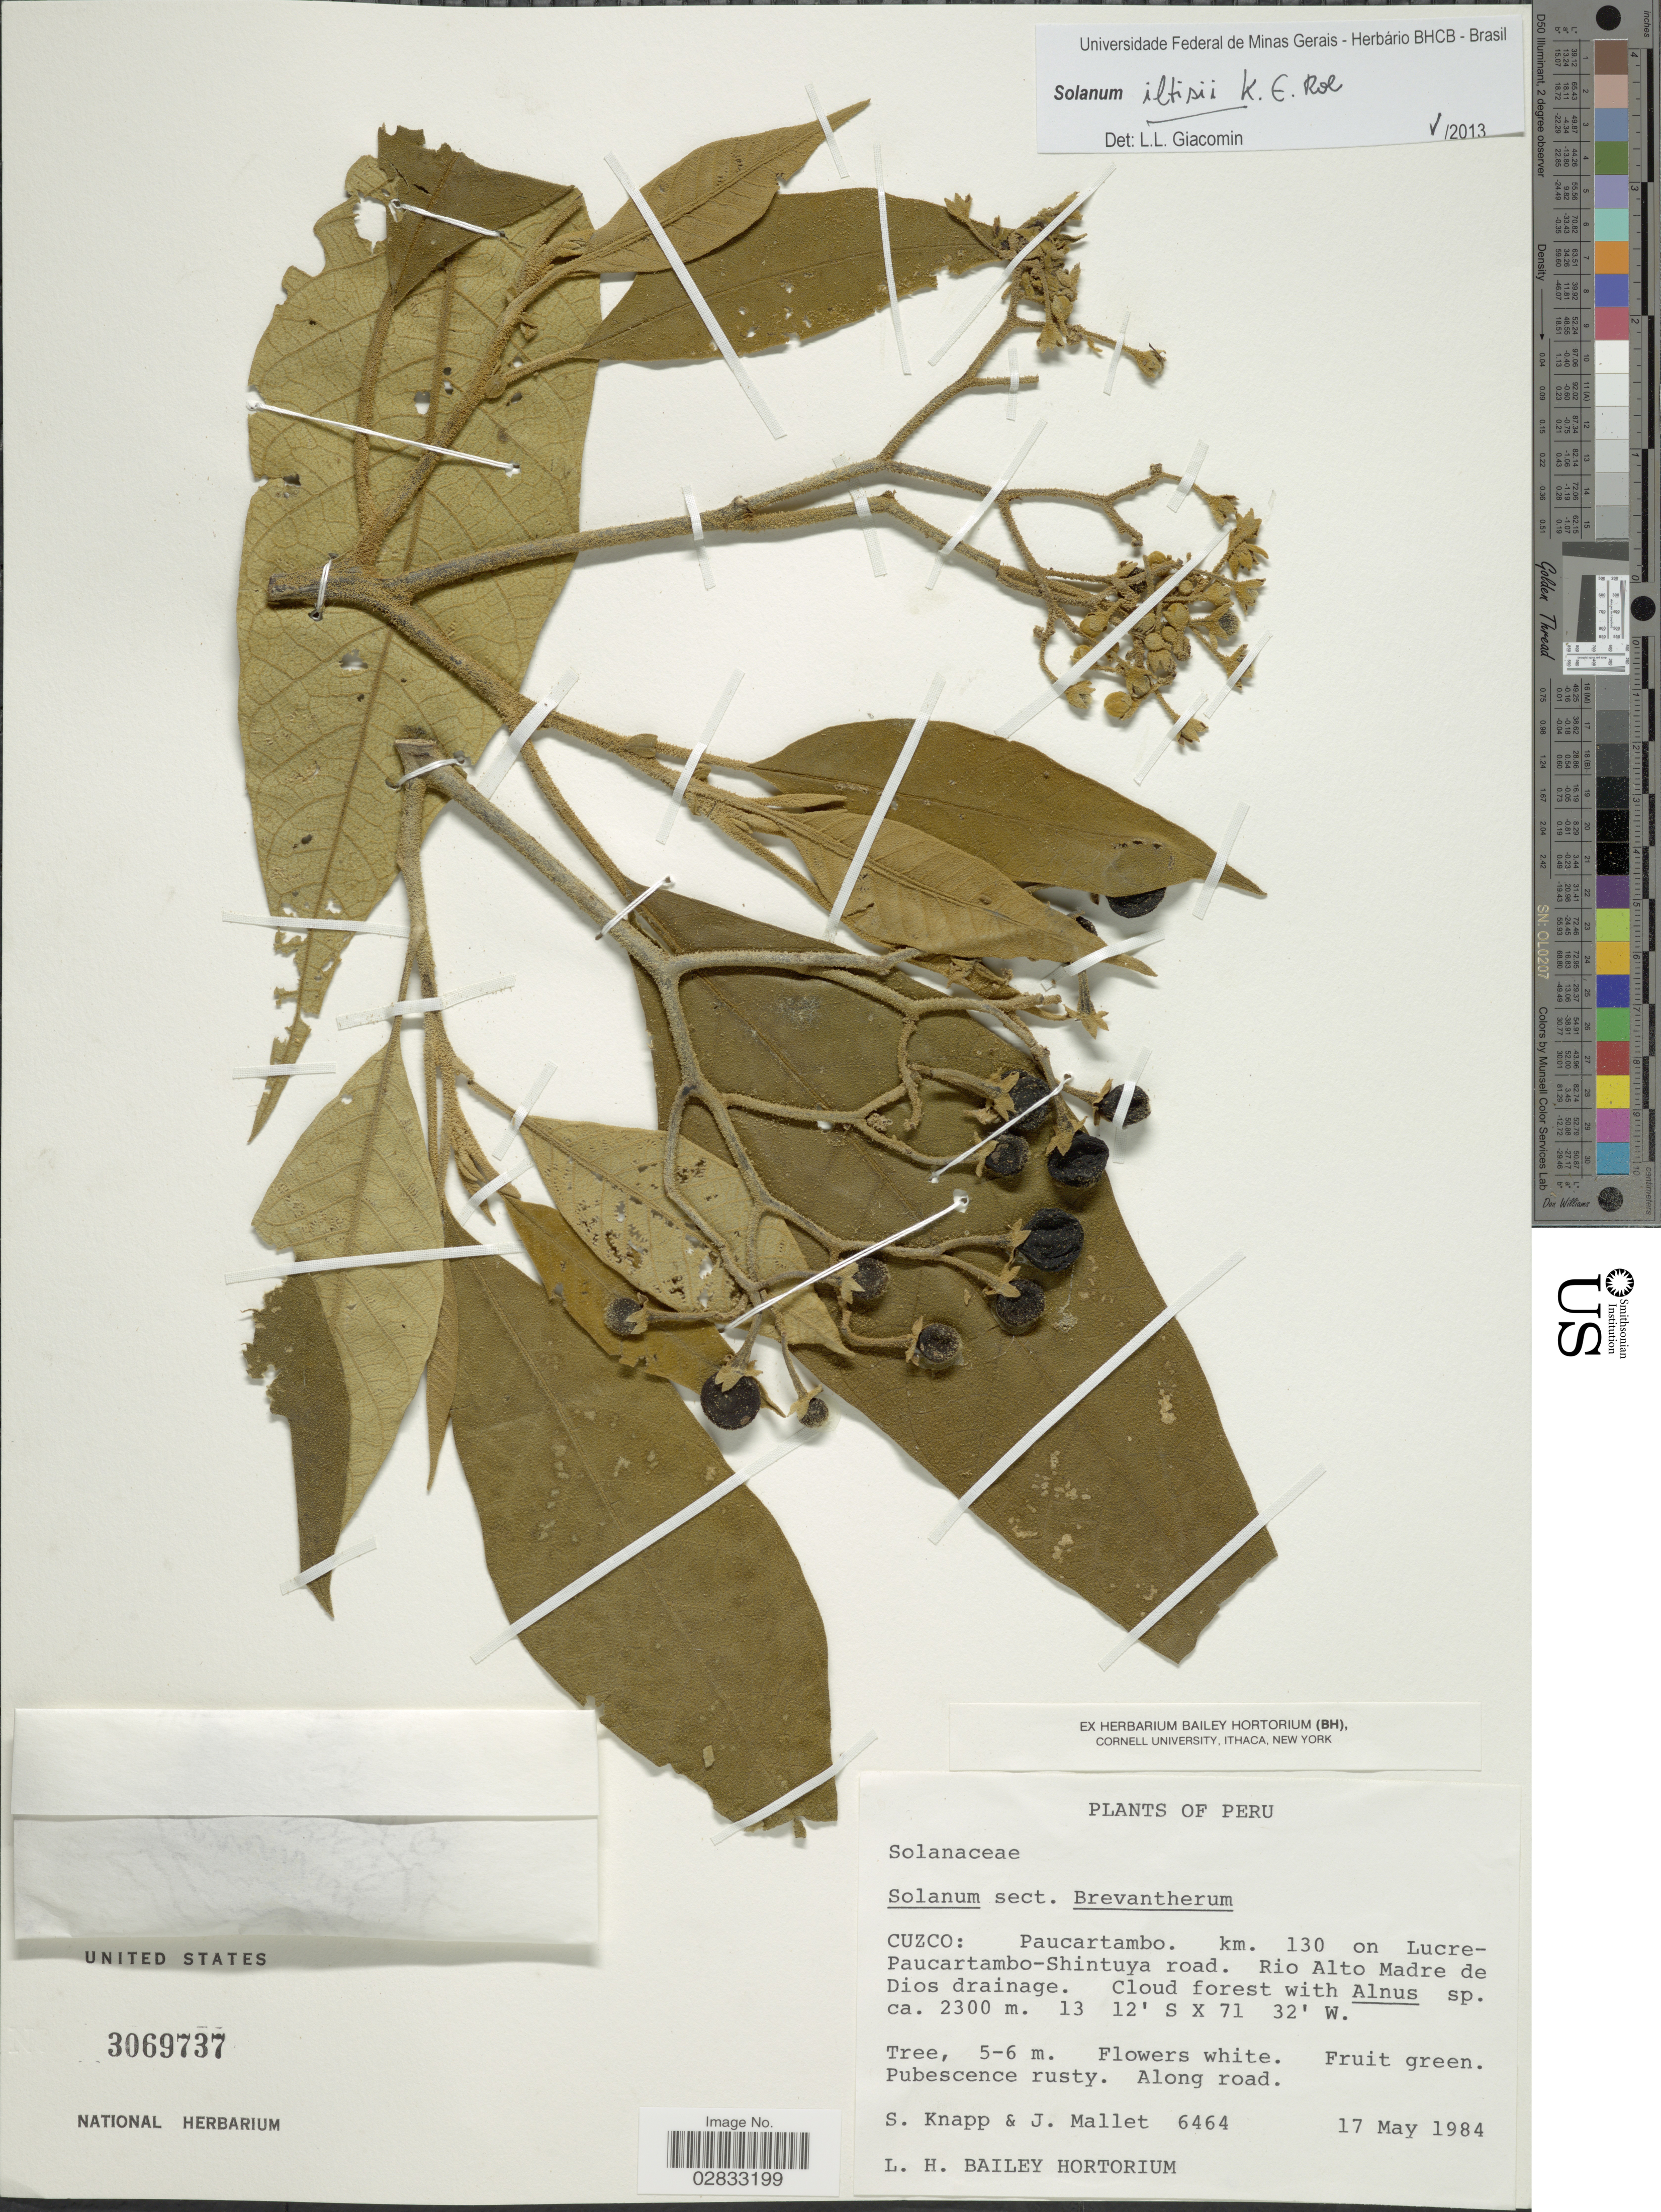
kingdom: Plantae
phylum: Tracheophyta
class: Magnoliopsida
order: Solanales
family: Solanaceae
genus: Solanum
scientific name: Solanum iltisii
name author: K.E. Roe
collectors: S. Knapp & J. Mallett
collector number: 6464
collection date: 1984-05-17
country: Peru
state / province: Cusco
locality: Cuzco: Paucartambo. km. 130 on Lucre- Paucartambo- Shintuya road. Rio Alto Madre de Dios drainage.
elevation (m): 2300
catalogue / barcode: US 3069737